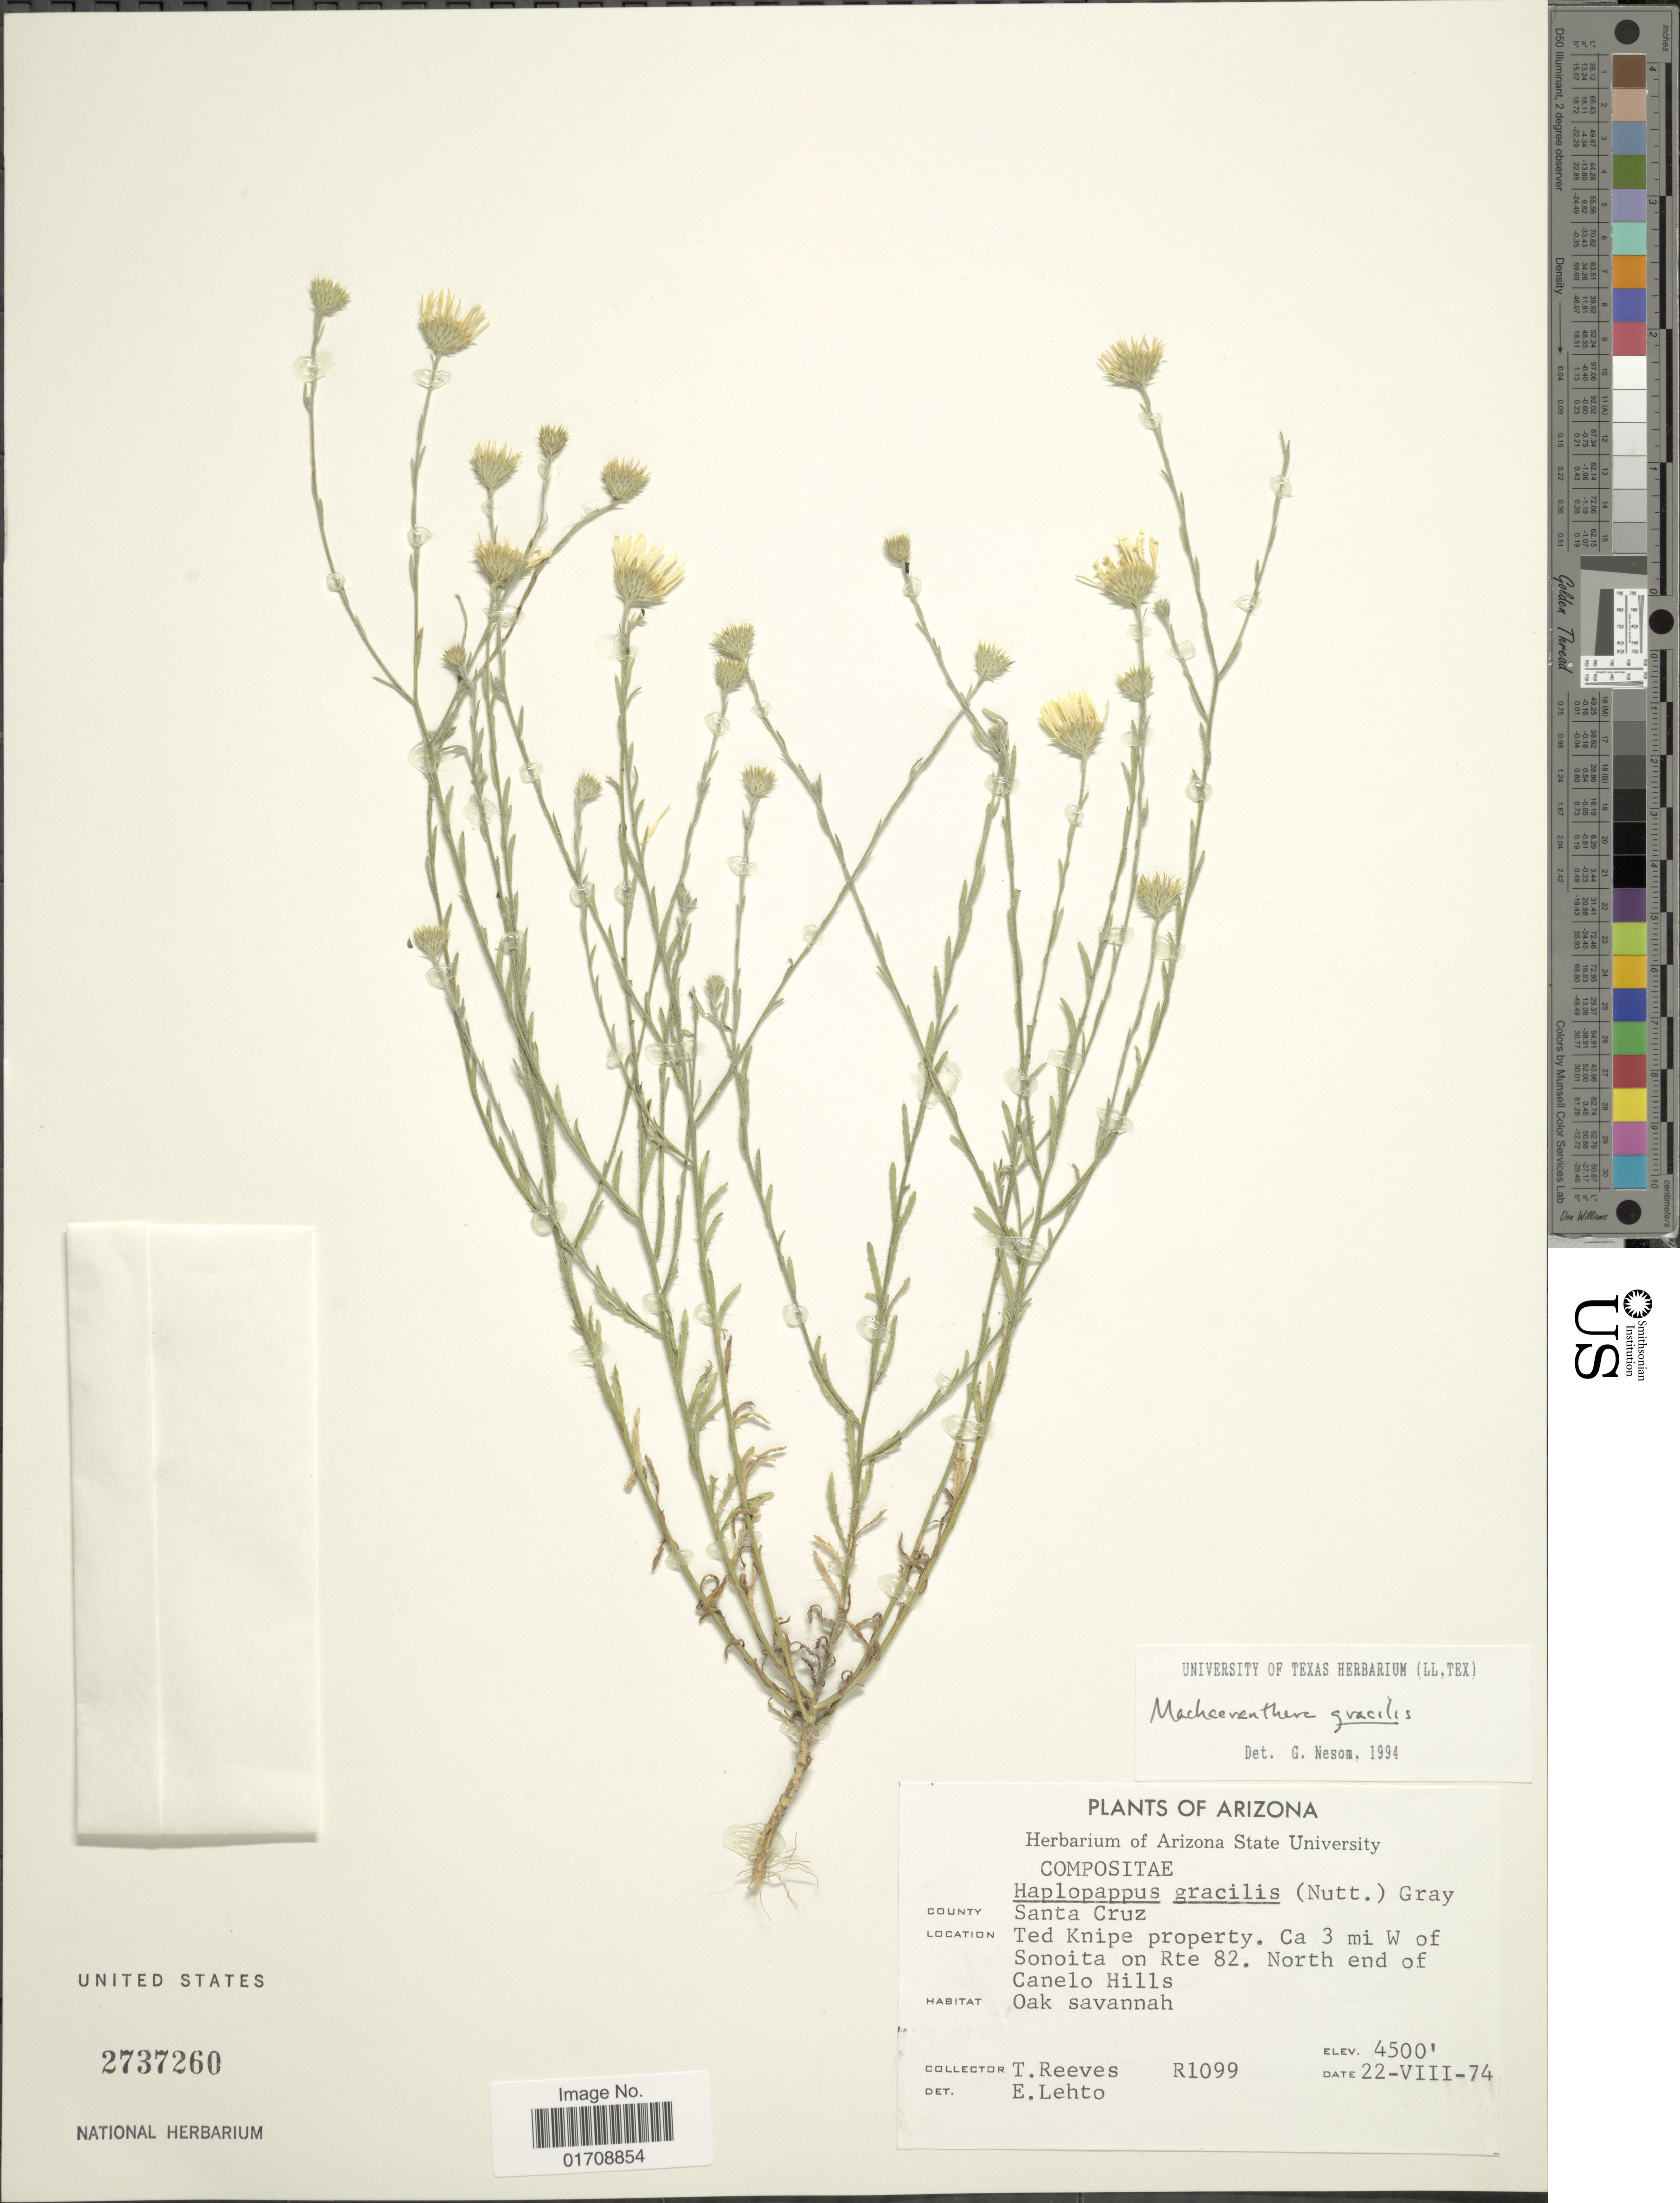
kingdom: Plantae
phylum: Tracheophyta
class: Magnoliopsida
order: Asterales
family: Asteraceae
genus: Machaeranthera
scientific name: Machaeranthera gracilis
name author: (Nutt.) Shinners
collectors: T. Reeves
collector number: R1099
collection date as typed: Transcribed d/m/y: 22/8/74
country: United States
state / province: Arizona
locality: County Santa Cruz, Ted Knipe property, ca 3 mi W of Sonoita on Rte 82, North end of Canelo Hills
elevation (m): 1372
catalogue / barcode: US 2737260